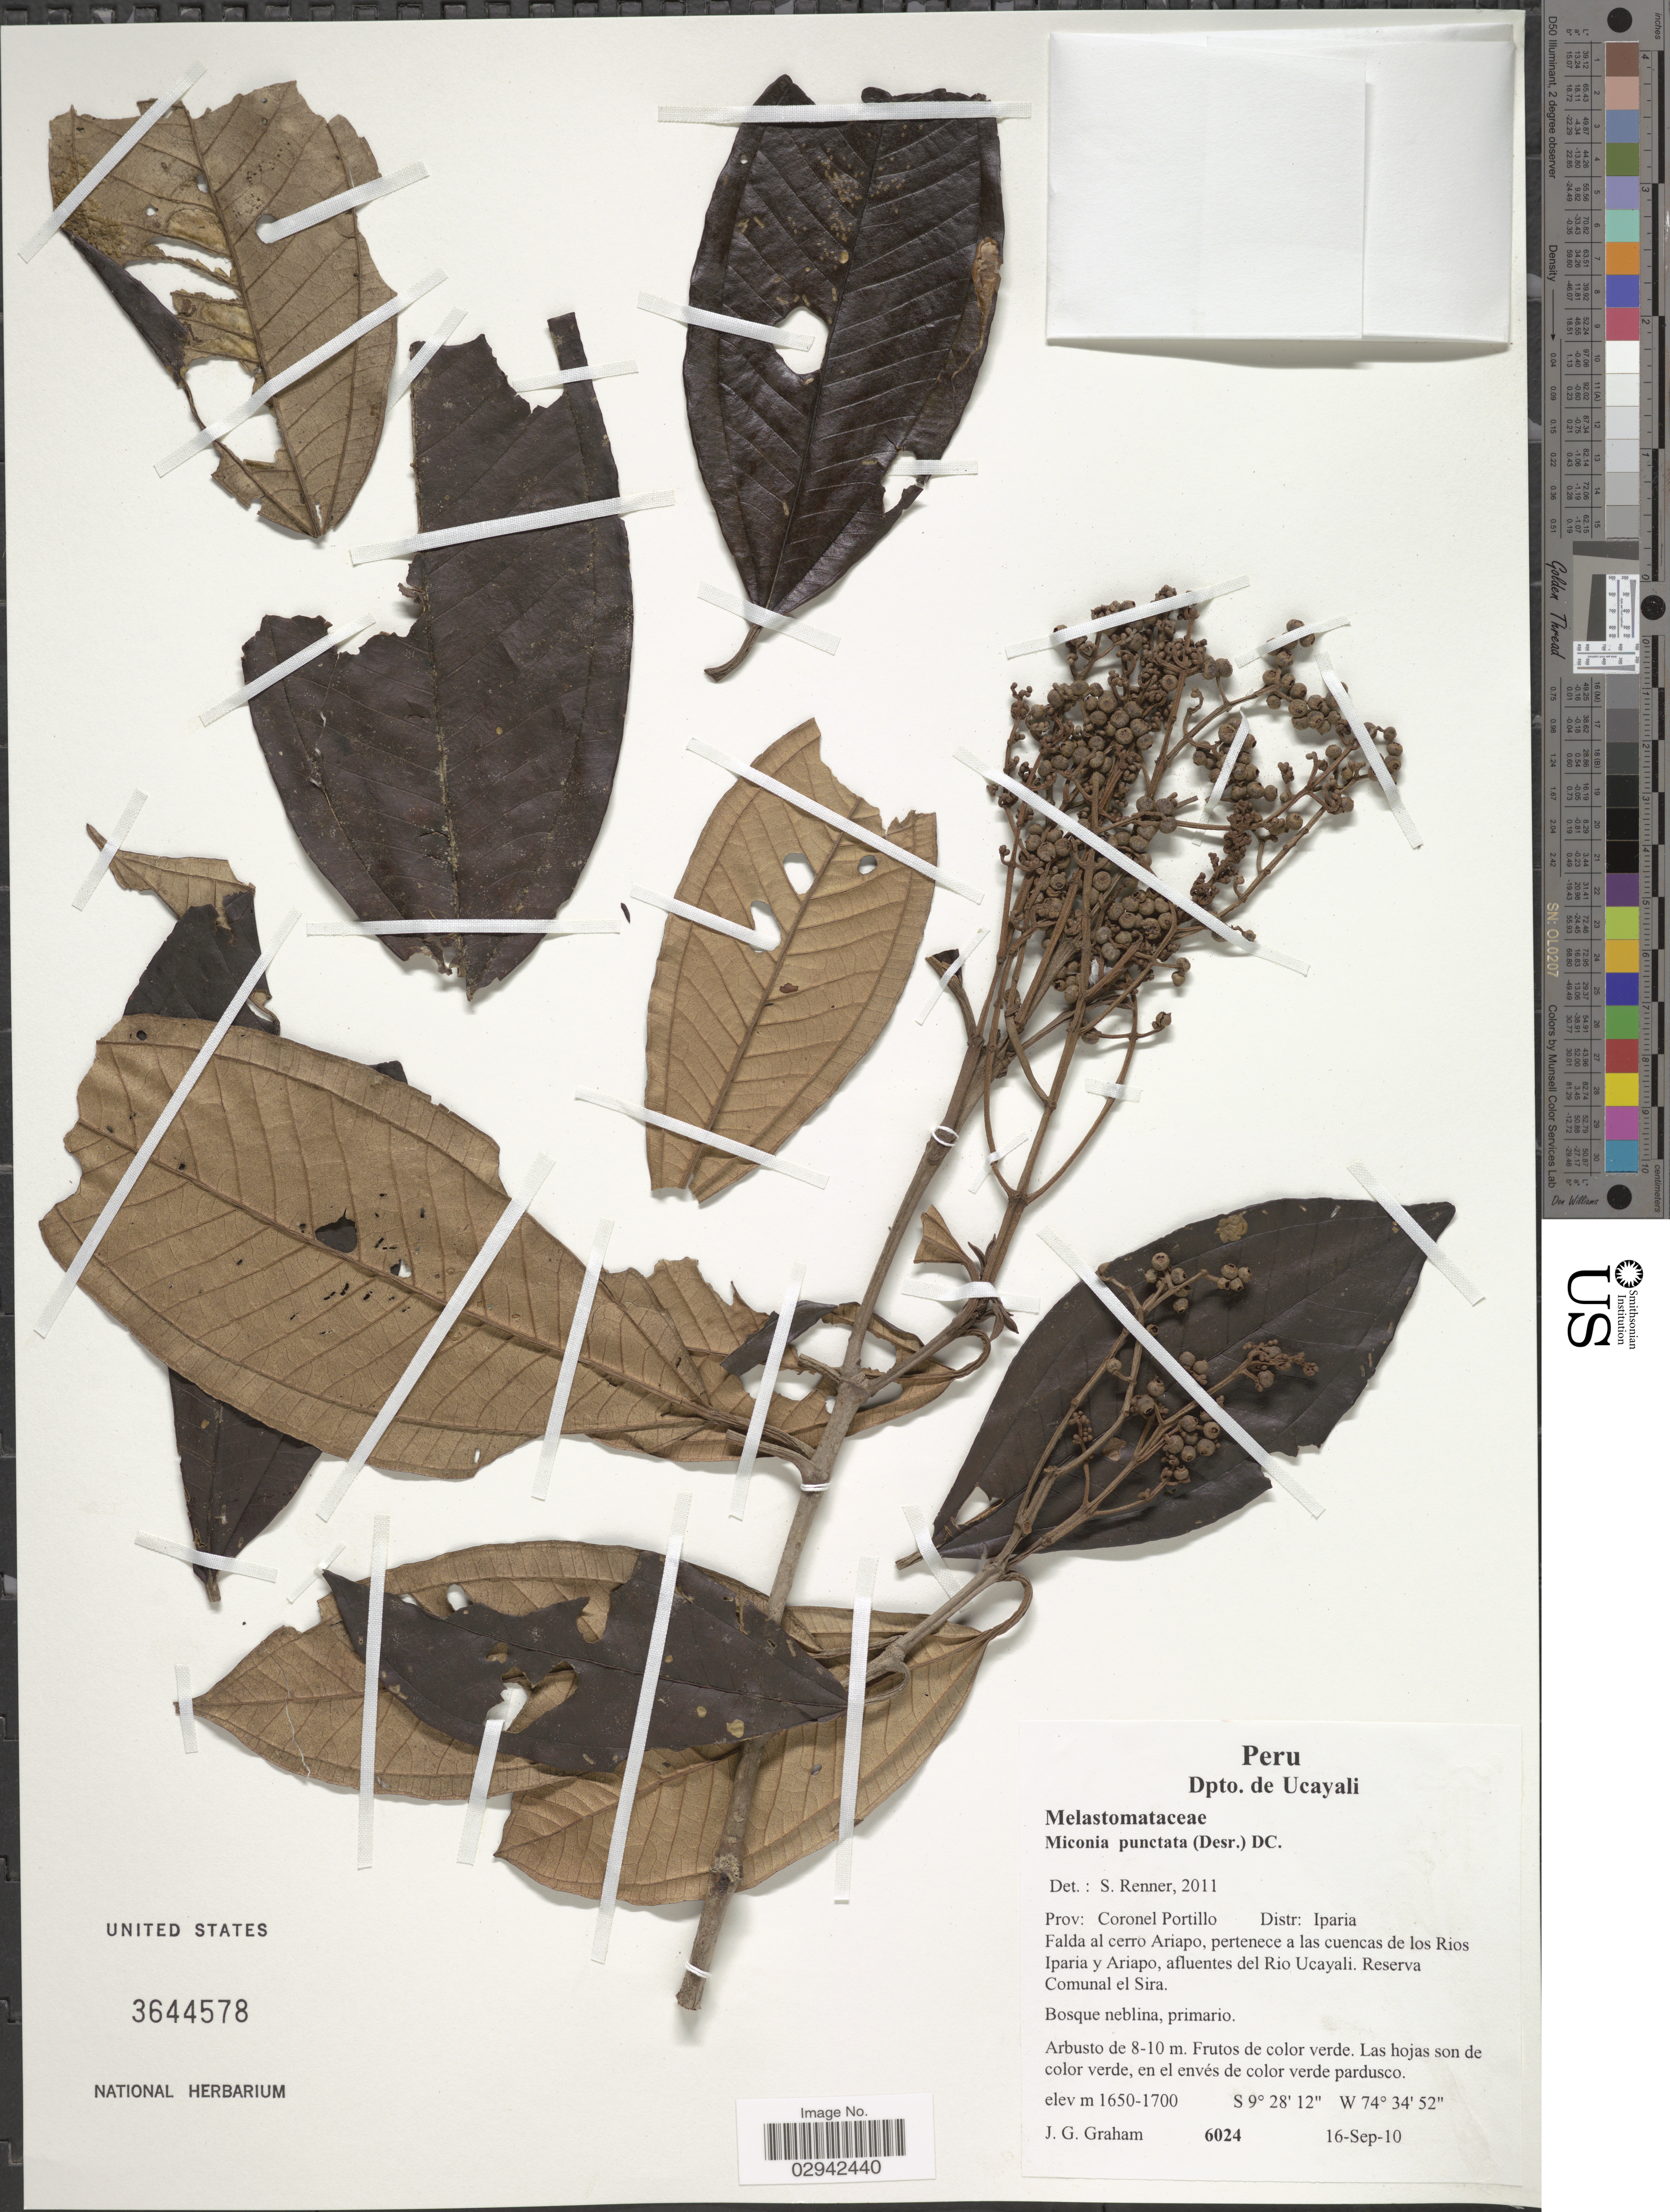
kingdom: Plantae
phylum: Tracheophyta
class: Magnoliopsida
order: Myrtales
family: Melastomataceae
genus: Miconia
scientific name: Miconia punctata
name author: (Desr.) D. Don ex DC.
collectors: J. Graham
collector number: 6024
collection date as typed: Transcribed d/m/y: 16/9/10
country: Peru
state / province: Ucayali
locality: Dpto. de Ucayali, Prov: Coronel Portillo, Distr: Iparia, Falda al cerro, pertenece a las cuencas de los Rios Iparia y Ariapo, afluentes del Rio Ucayali, Reserva Comunal el Sira.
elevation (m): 1650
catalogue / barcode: US 3644578